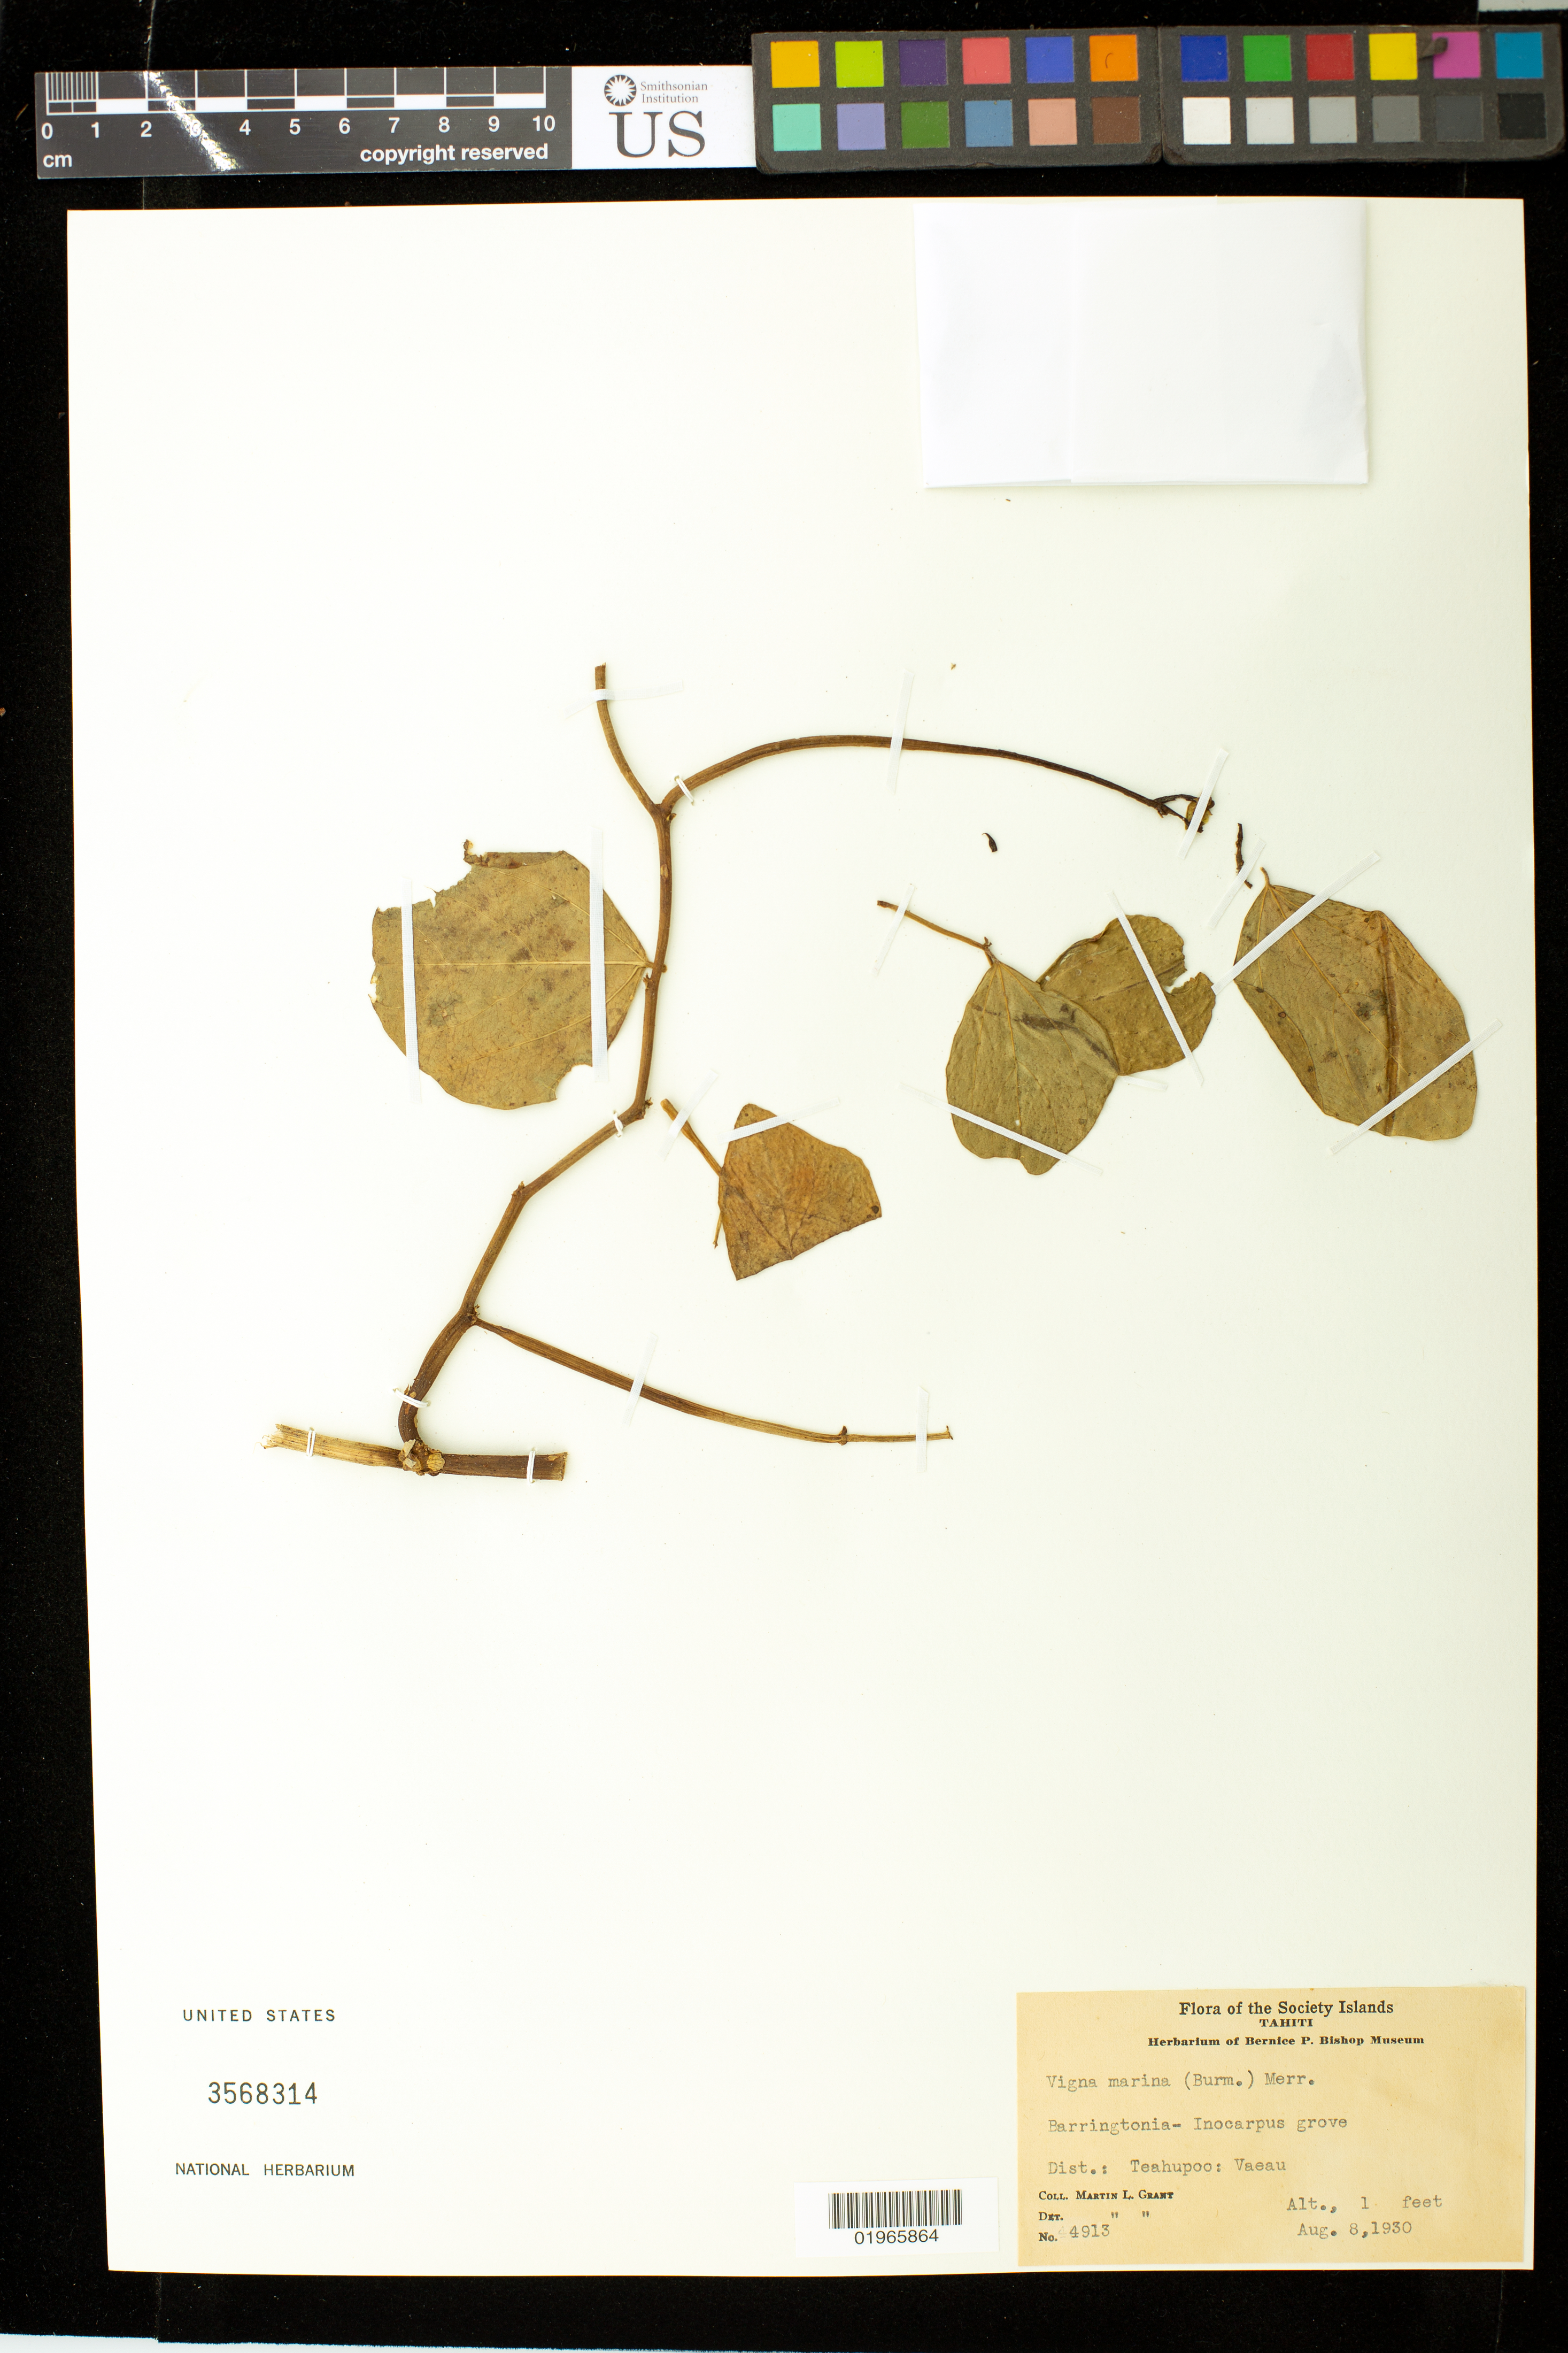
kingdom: Plantae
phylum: Tracheophyta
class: Magnoliopsida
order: Fabales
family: Fabaceae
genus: Vigna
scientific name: Vigna marina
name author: (Burm.) Merr.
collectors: M. L. Grant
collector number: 4913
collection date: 1930-08-08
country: French Polynesia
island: Tahiti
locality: Dist.: Teahupoo: Vaeau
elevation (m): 0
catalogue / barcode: US 3568314